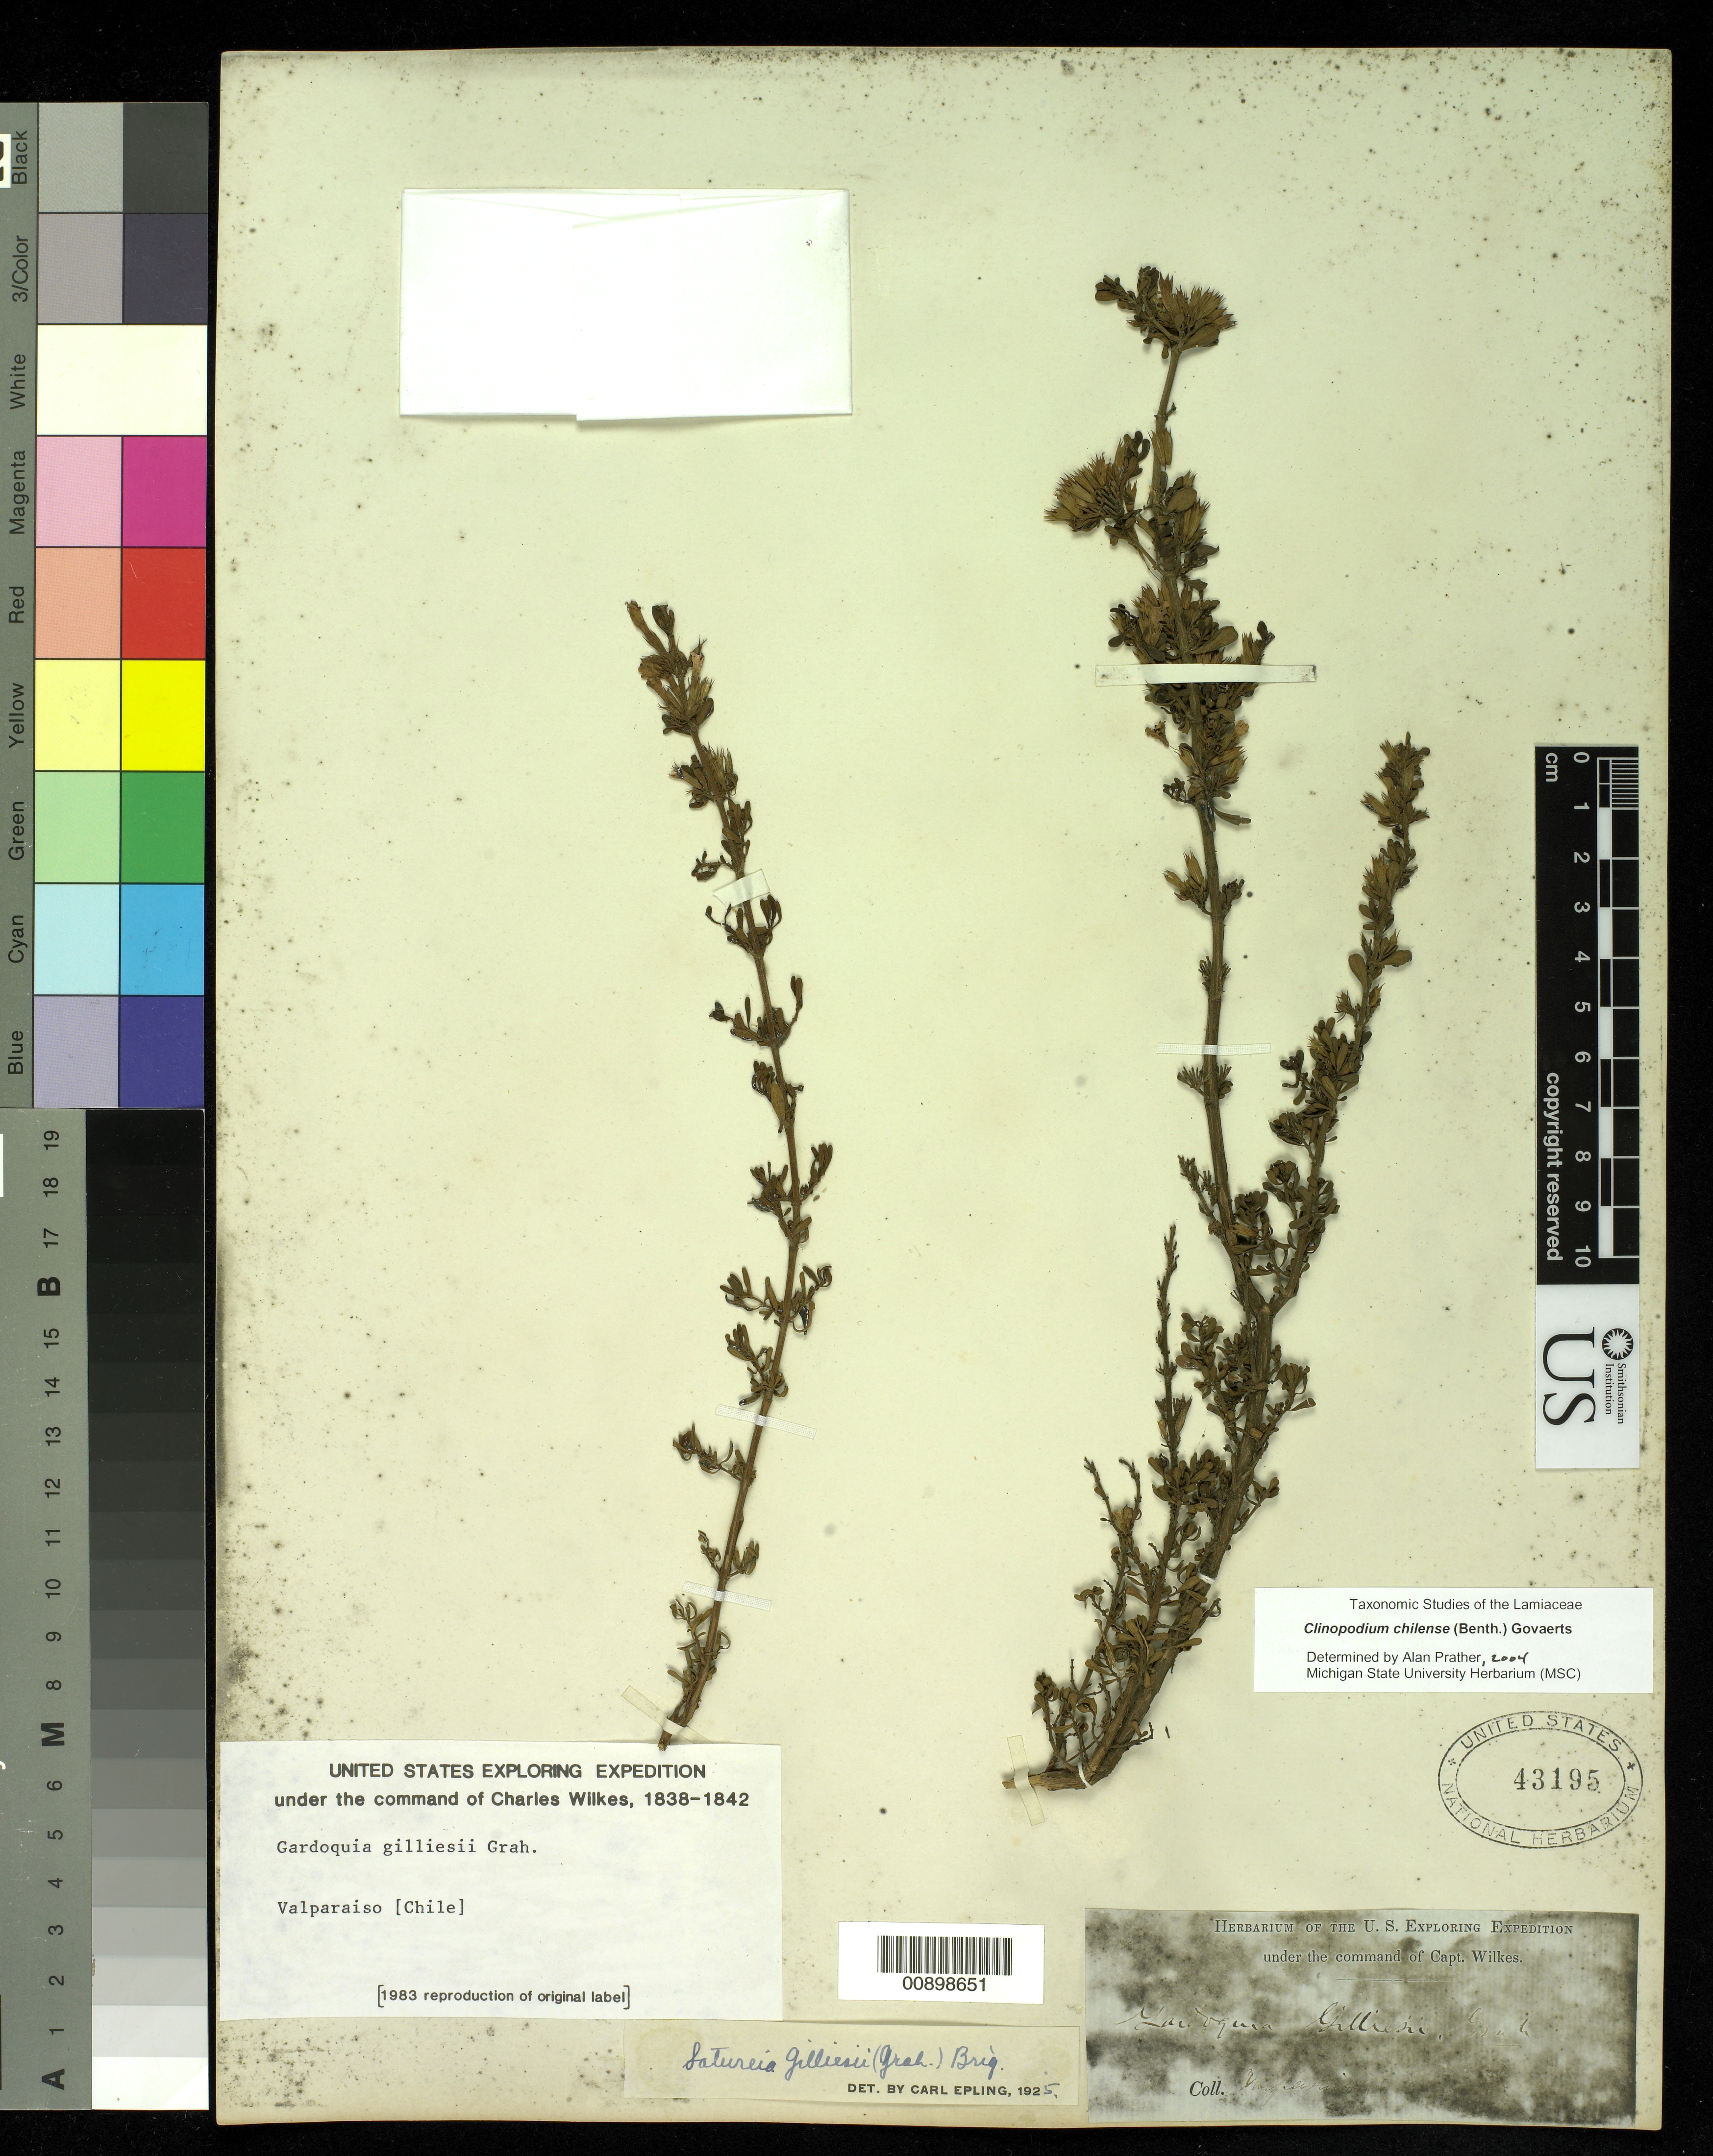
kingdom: Plantae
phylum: Tracheophyta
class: Magnoliopsida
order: Lamiales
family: Lamiaceae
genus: Clinopodium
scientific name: Clinopodium chilense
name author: (Benth.) Govaerts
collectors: Wilkes Explor. Exped.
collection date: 1838/1842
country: Chile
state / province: Valparaíso (V)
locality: Valparaiso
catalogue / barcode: US 43195